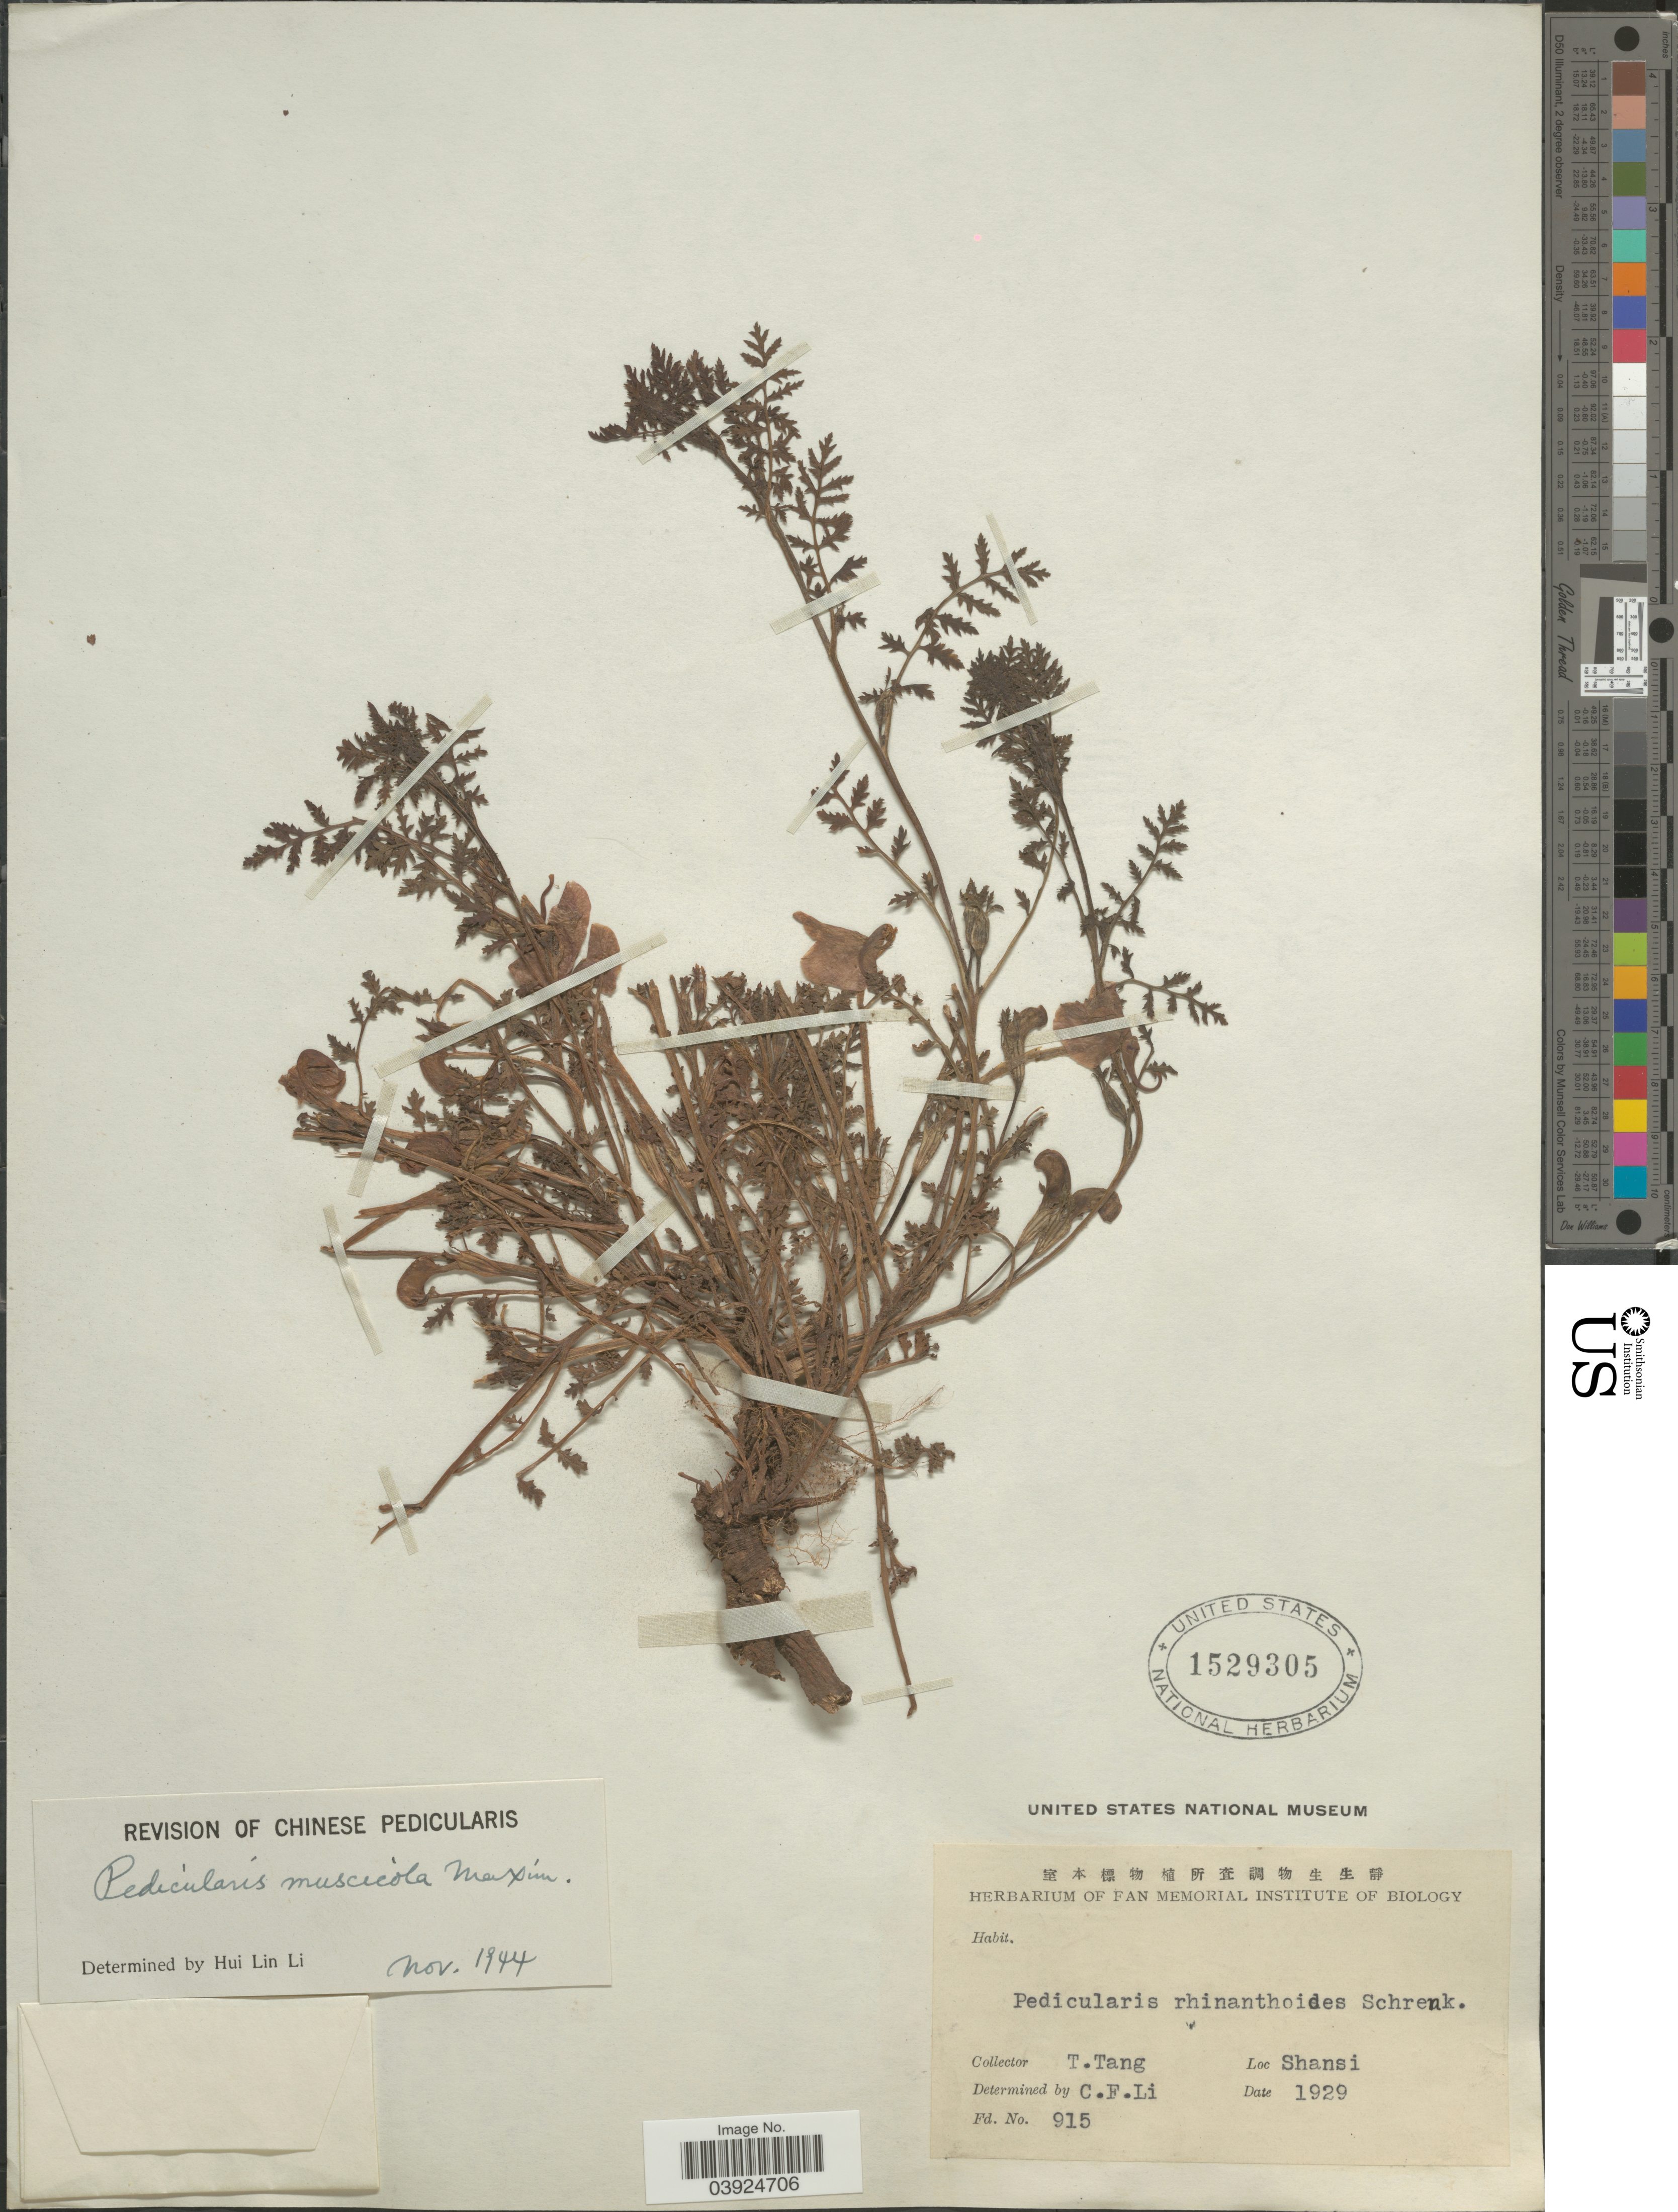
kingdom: Plantae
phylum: Tracheophyta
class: Magnoliopsida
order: Lamiales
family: Orobanchaceae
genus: Pedicularis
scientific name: Pedicularis muscicola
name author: Maxim.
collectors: T. Tang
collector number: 915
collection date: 1929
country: China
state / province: Shanxi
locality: Shansi.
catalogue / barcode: US 1529305